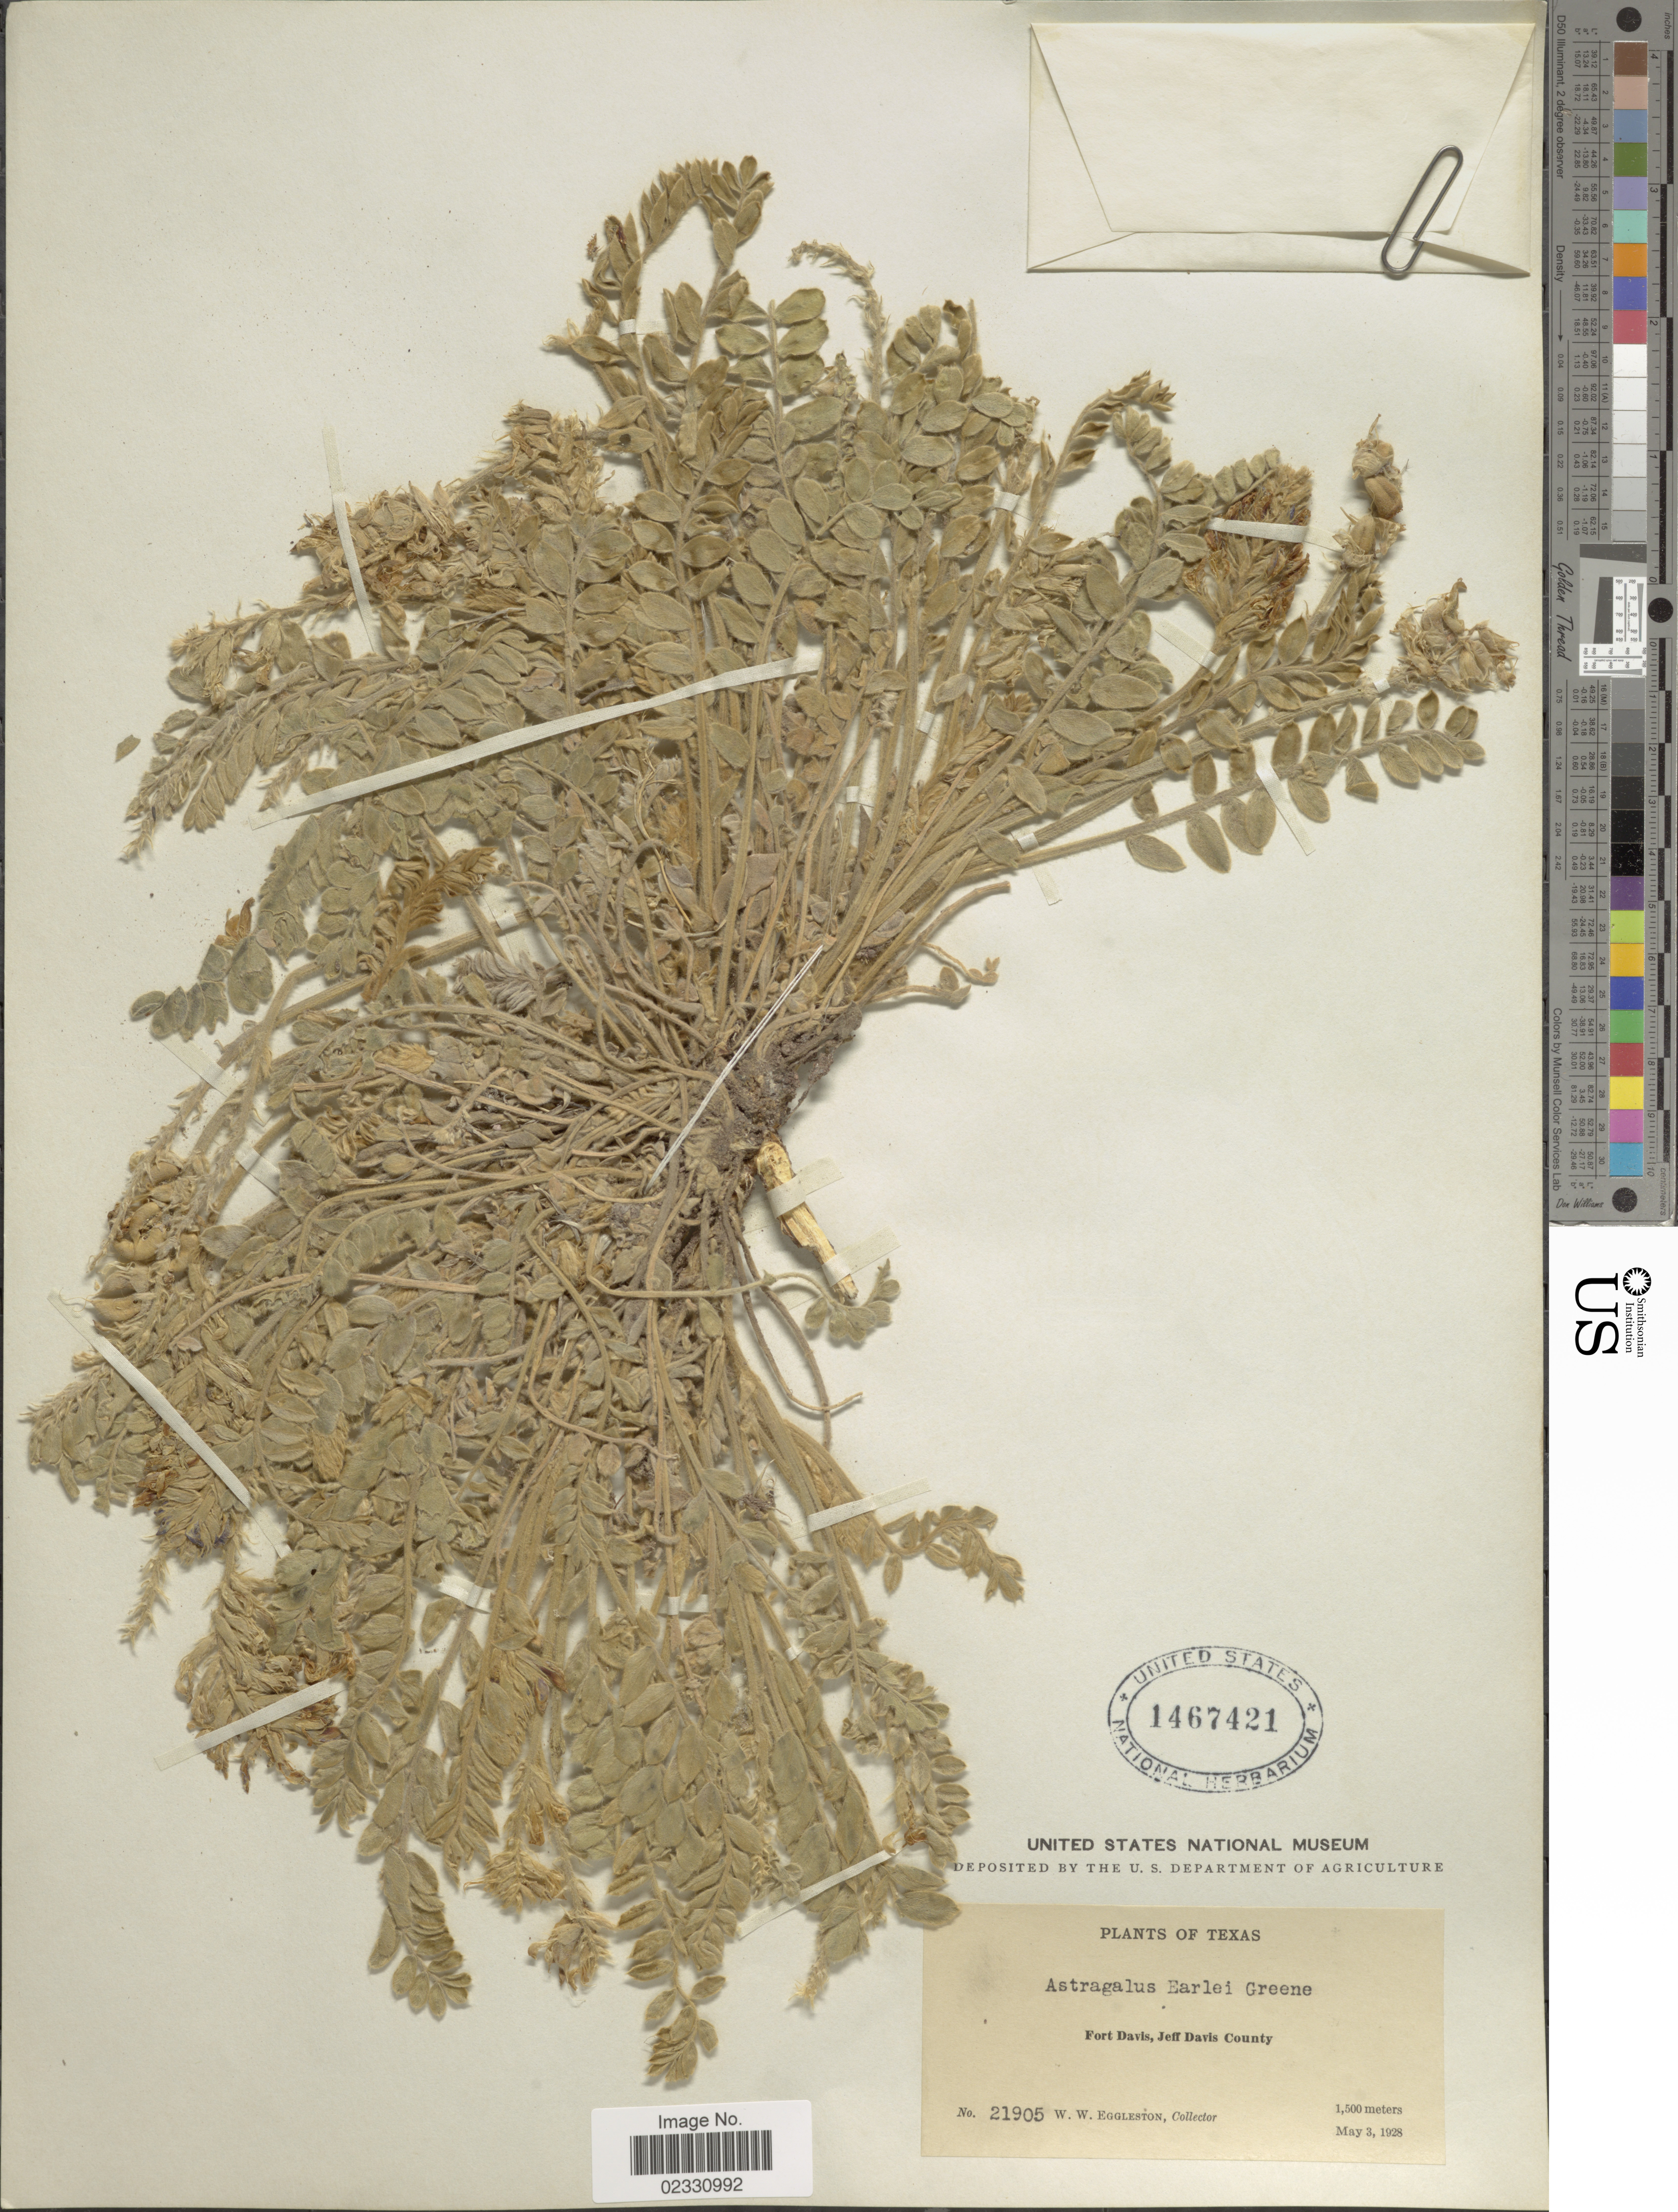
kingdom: Plantae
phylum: Tracheophyta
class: Magnoliopsida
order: Fabales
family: Fabaceae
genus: Astragalus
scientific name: Astragalus earlei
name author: Greene ex Rydb.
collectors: W. W. Eggleston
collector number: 21905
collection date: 1928-05-03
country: United States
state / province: Texas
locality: Fort Davis, Jeff Davis County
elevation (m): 1500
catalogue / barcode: US 1467421